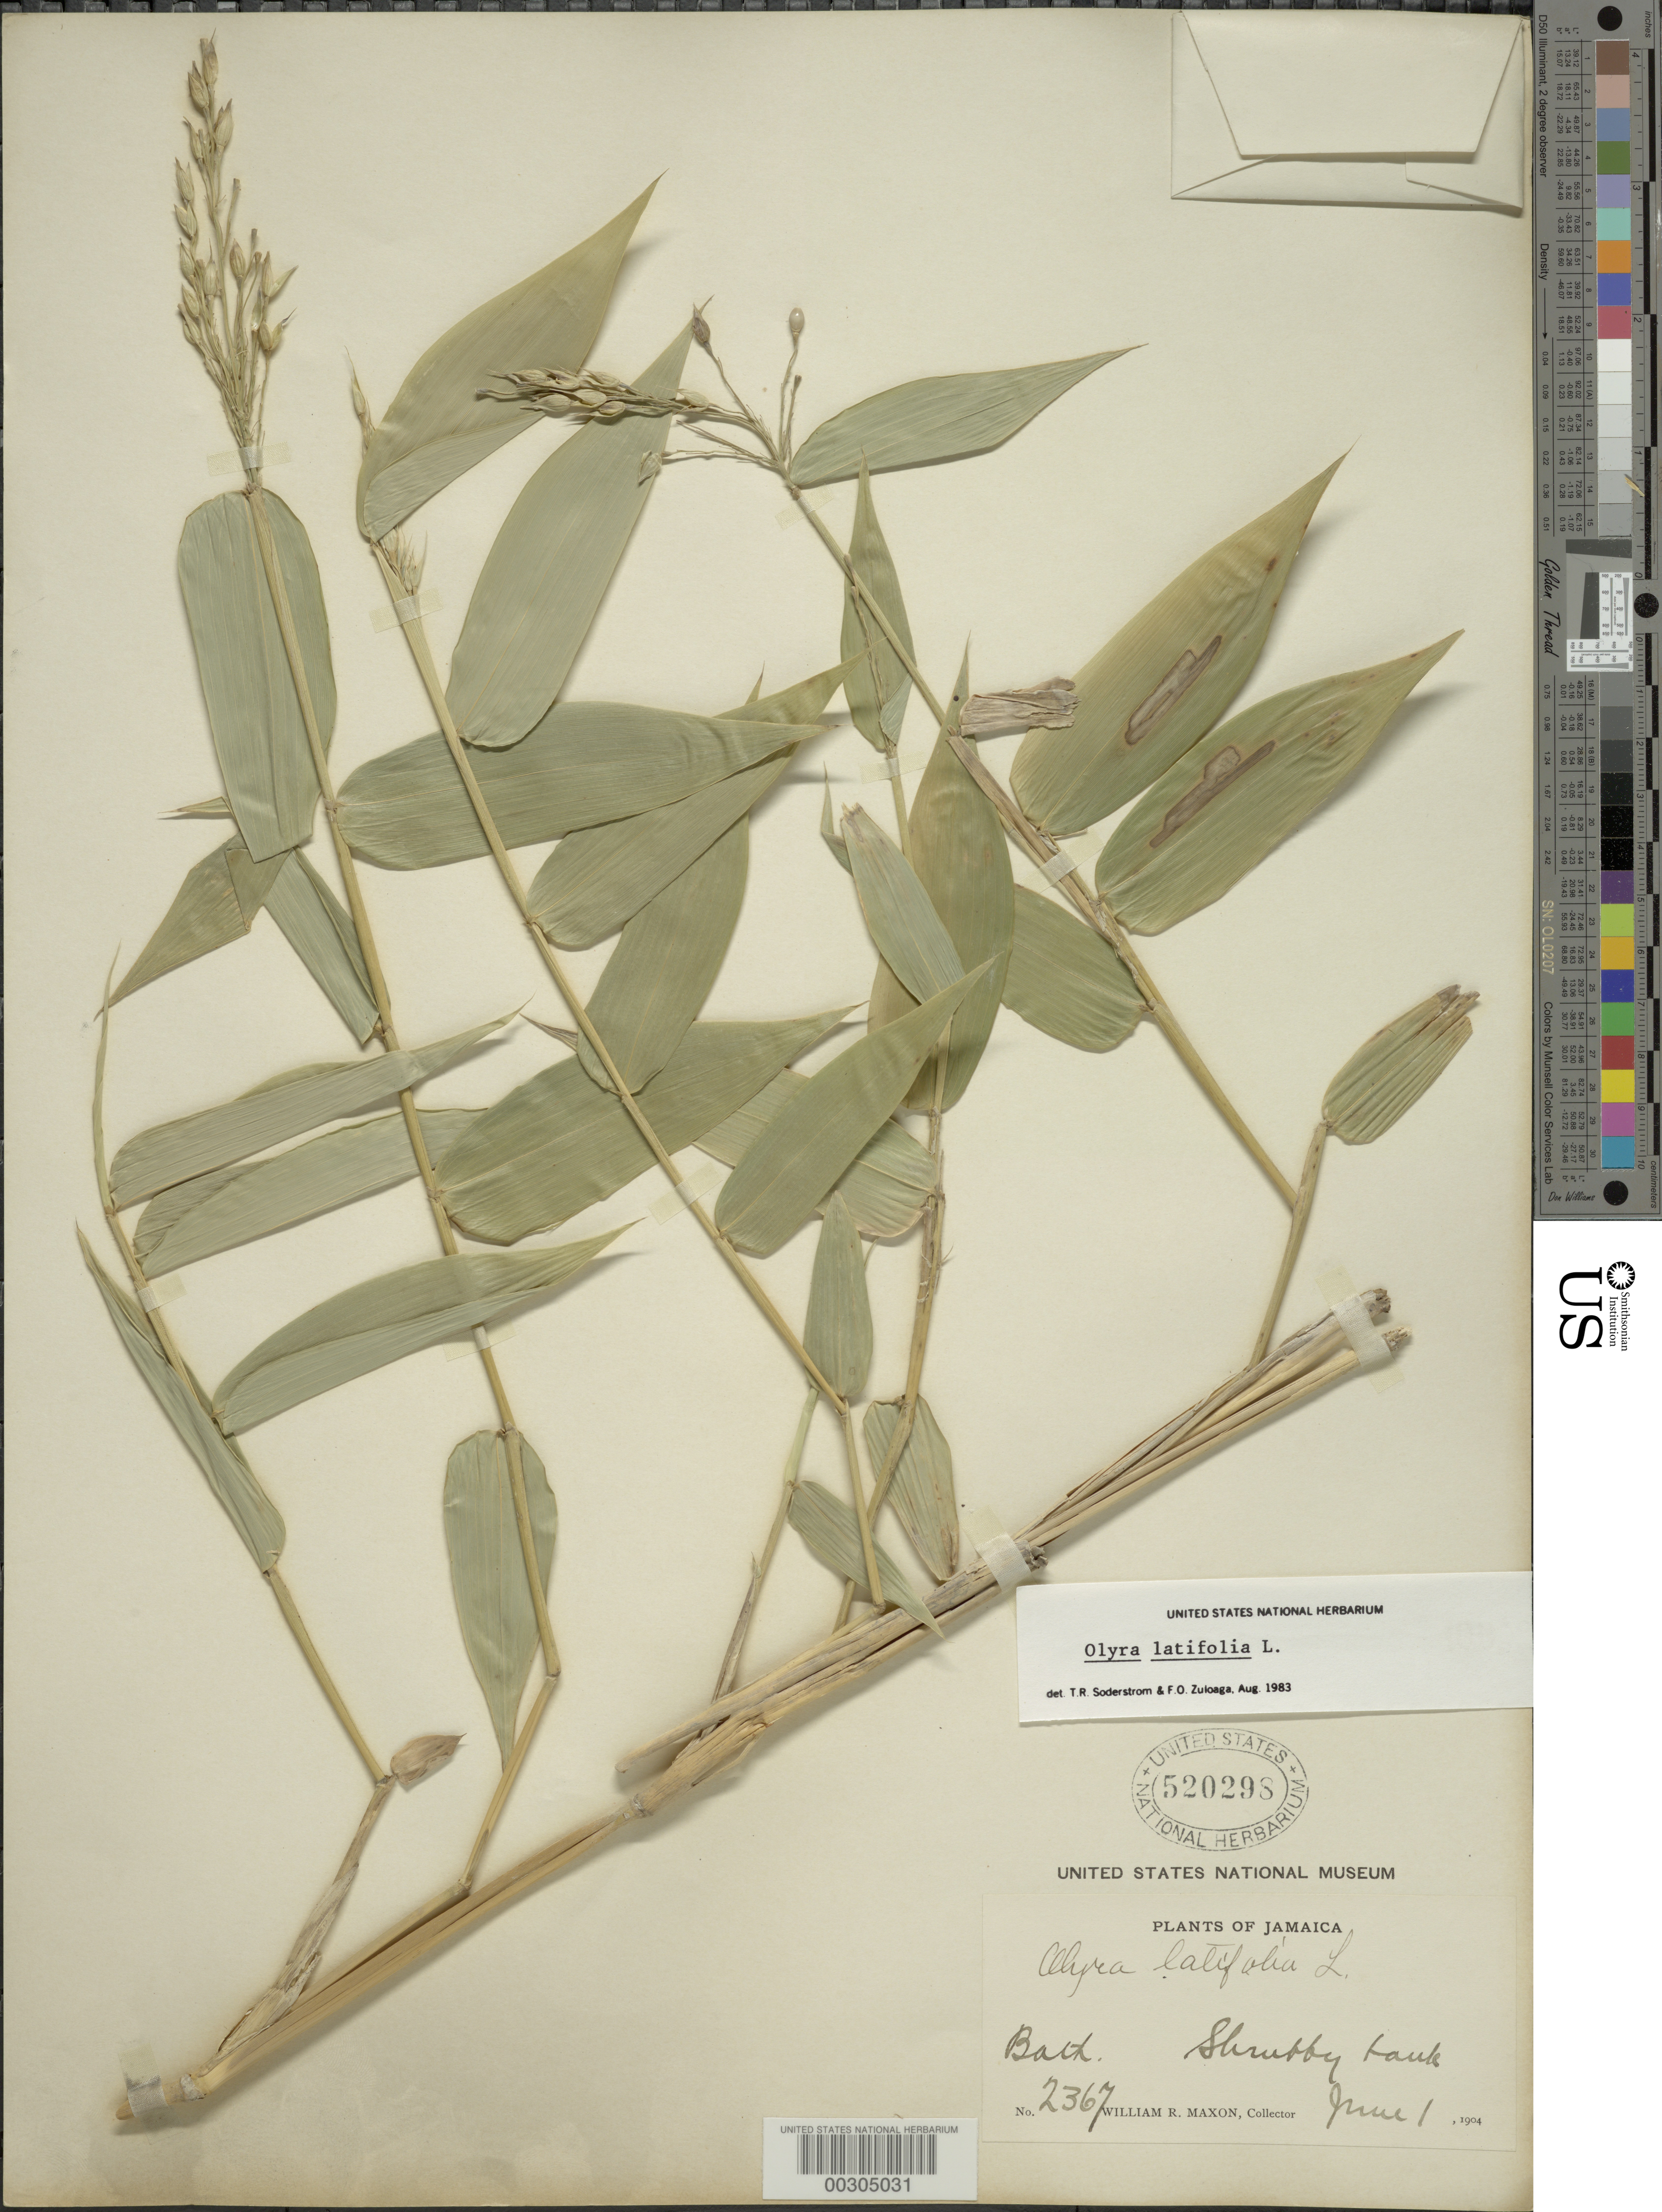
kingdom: Plantae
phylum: Tracheophyta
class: Liliopsida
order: Poales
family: Poaceae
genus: Olyra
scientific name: Olyra latifolia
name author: L.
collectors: W. R. Maxon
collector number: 2367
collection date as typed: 01 Jun 1904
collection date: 1904-06-01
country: Jamaica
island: Greater Antilles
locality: Bath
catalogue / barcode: US 520298